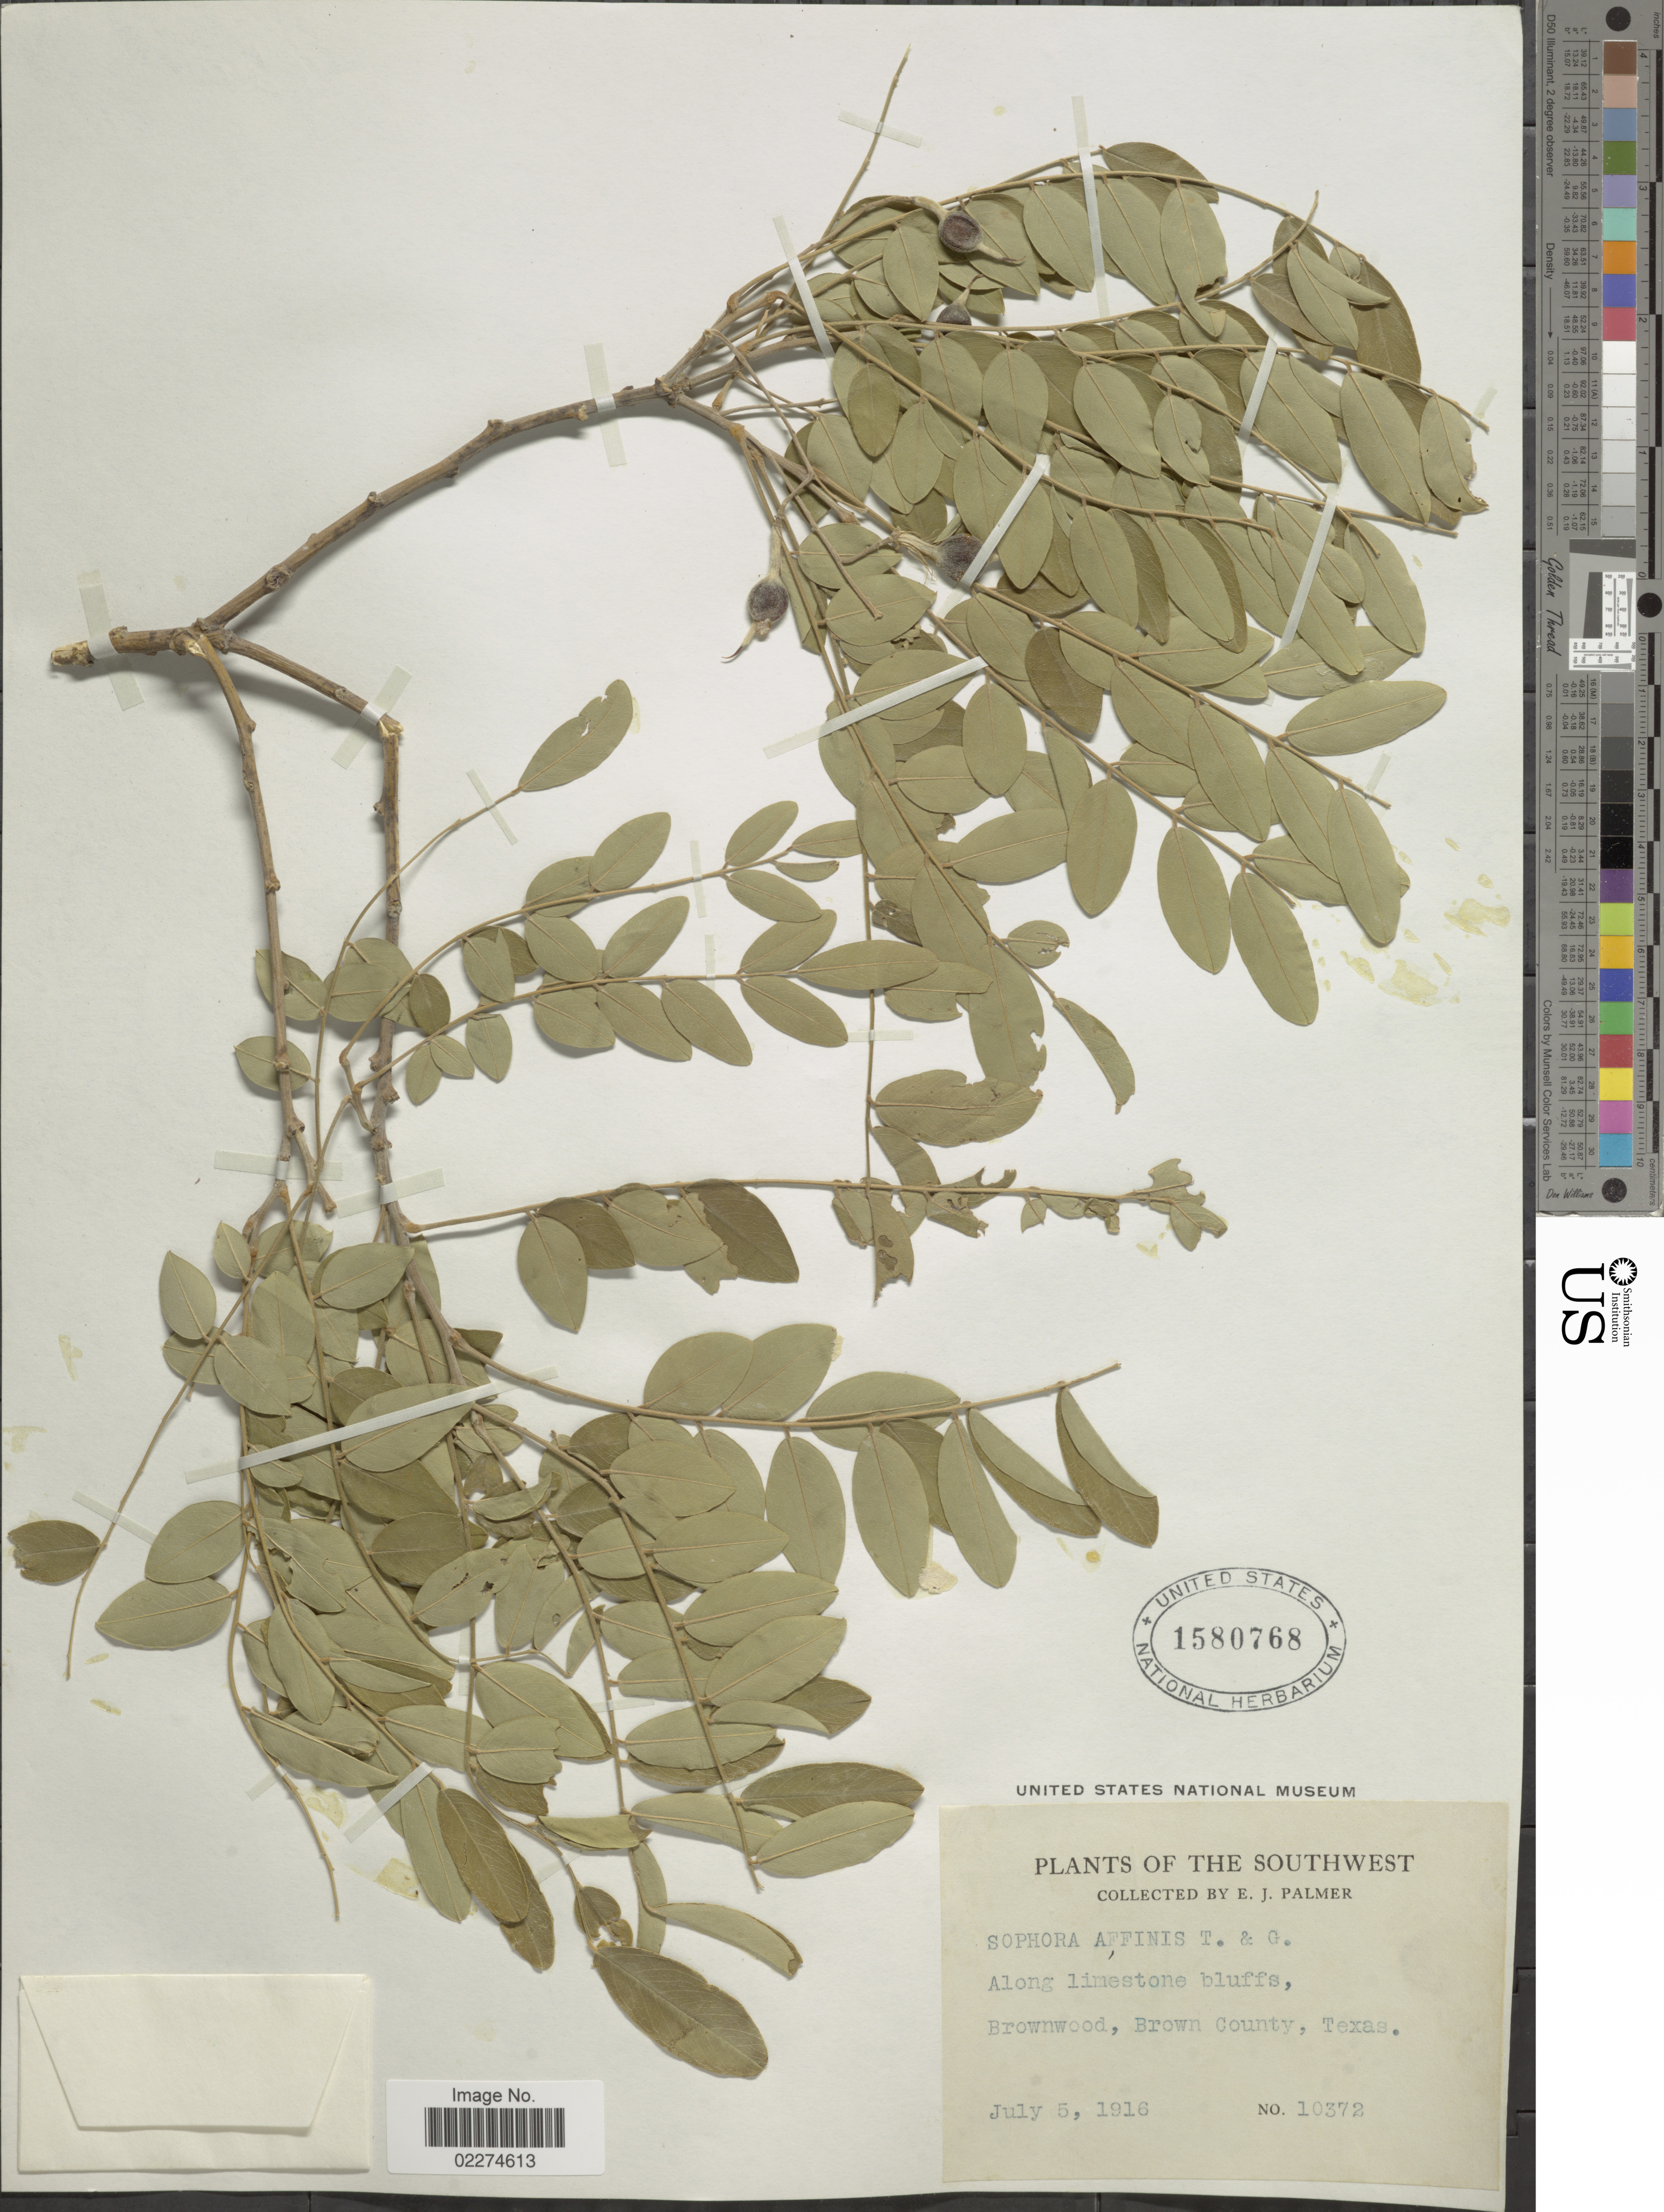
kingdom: Plantae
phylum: Tracheophyta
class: Magnoliopsida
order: Fabales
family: Fabaceae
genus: Sophora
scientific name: Sophora affinis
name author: Torr. & A. Gray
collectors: E. J. Palmer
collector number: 10372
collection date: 1916-07-05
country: United States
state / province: Texas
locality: The Southwest, Along limestone bluffs, Brownwood, Brown County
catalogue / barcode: US 1580768